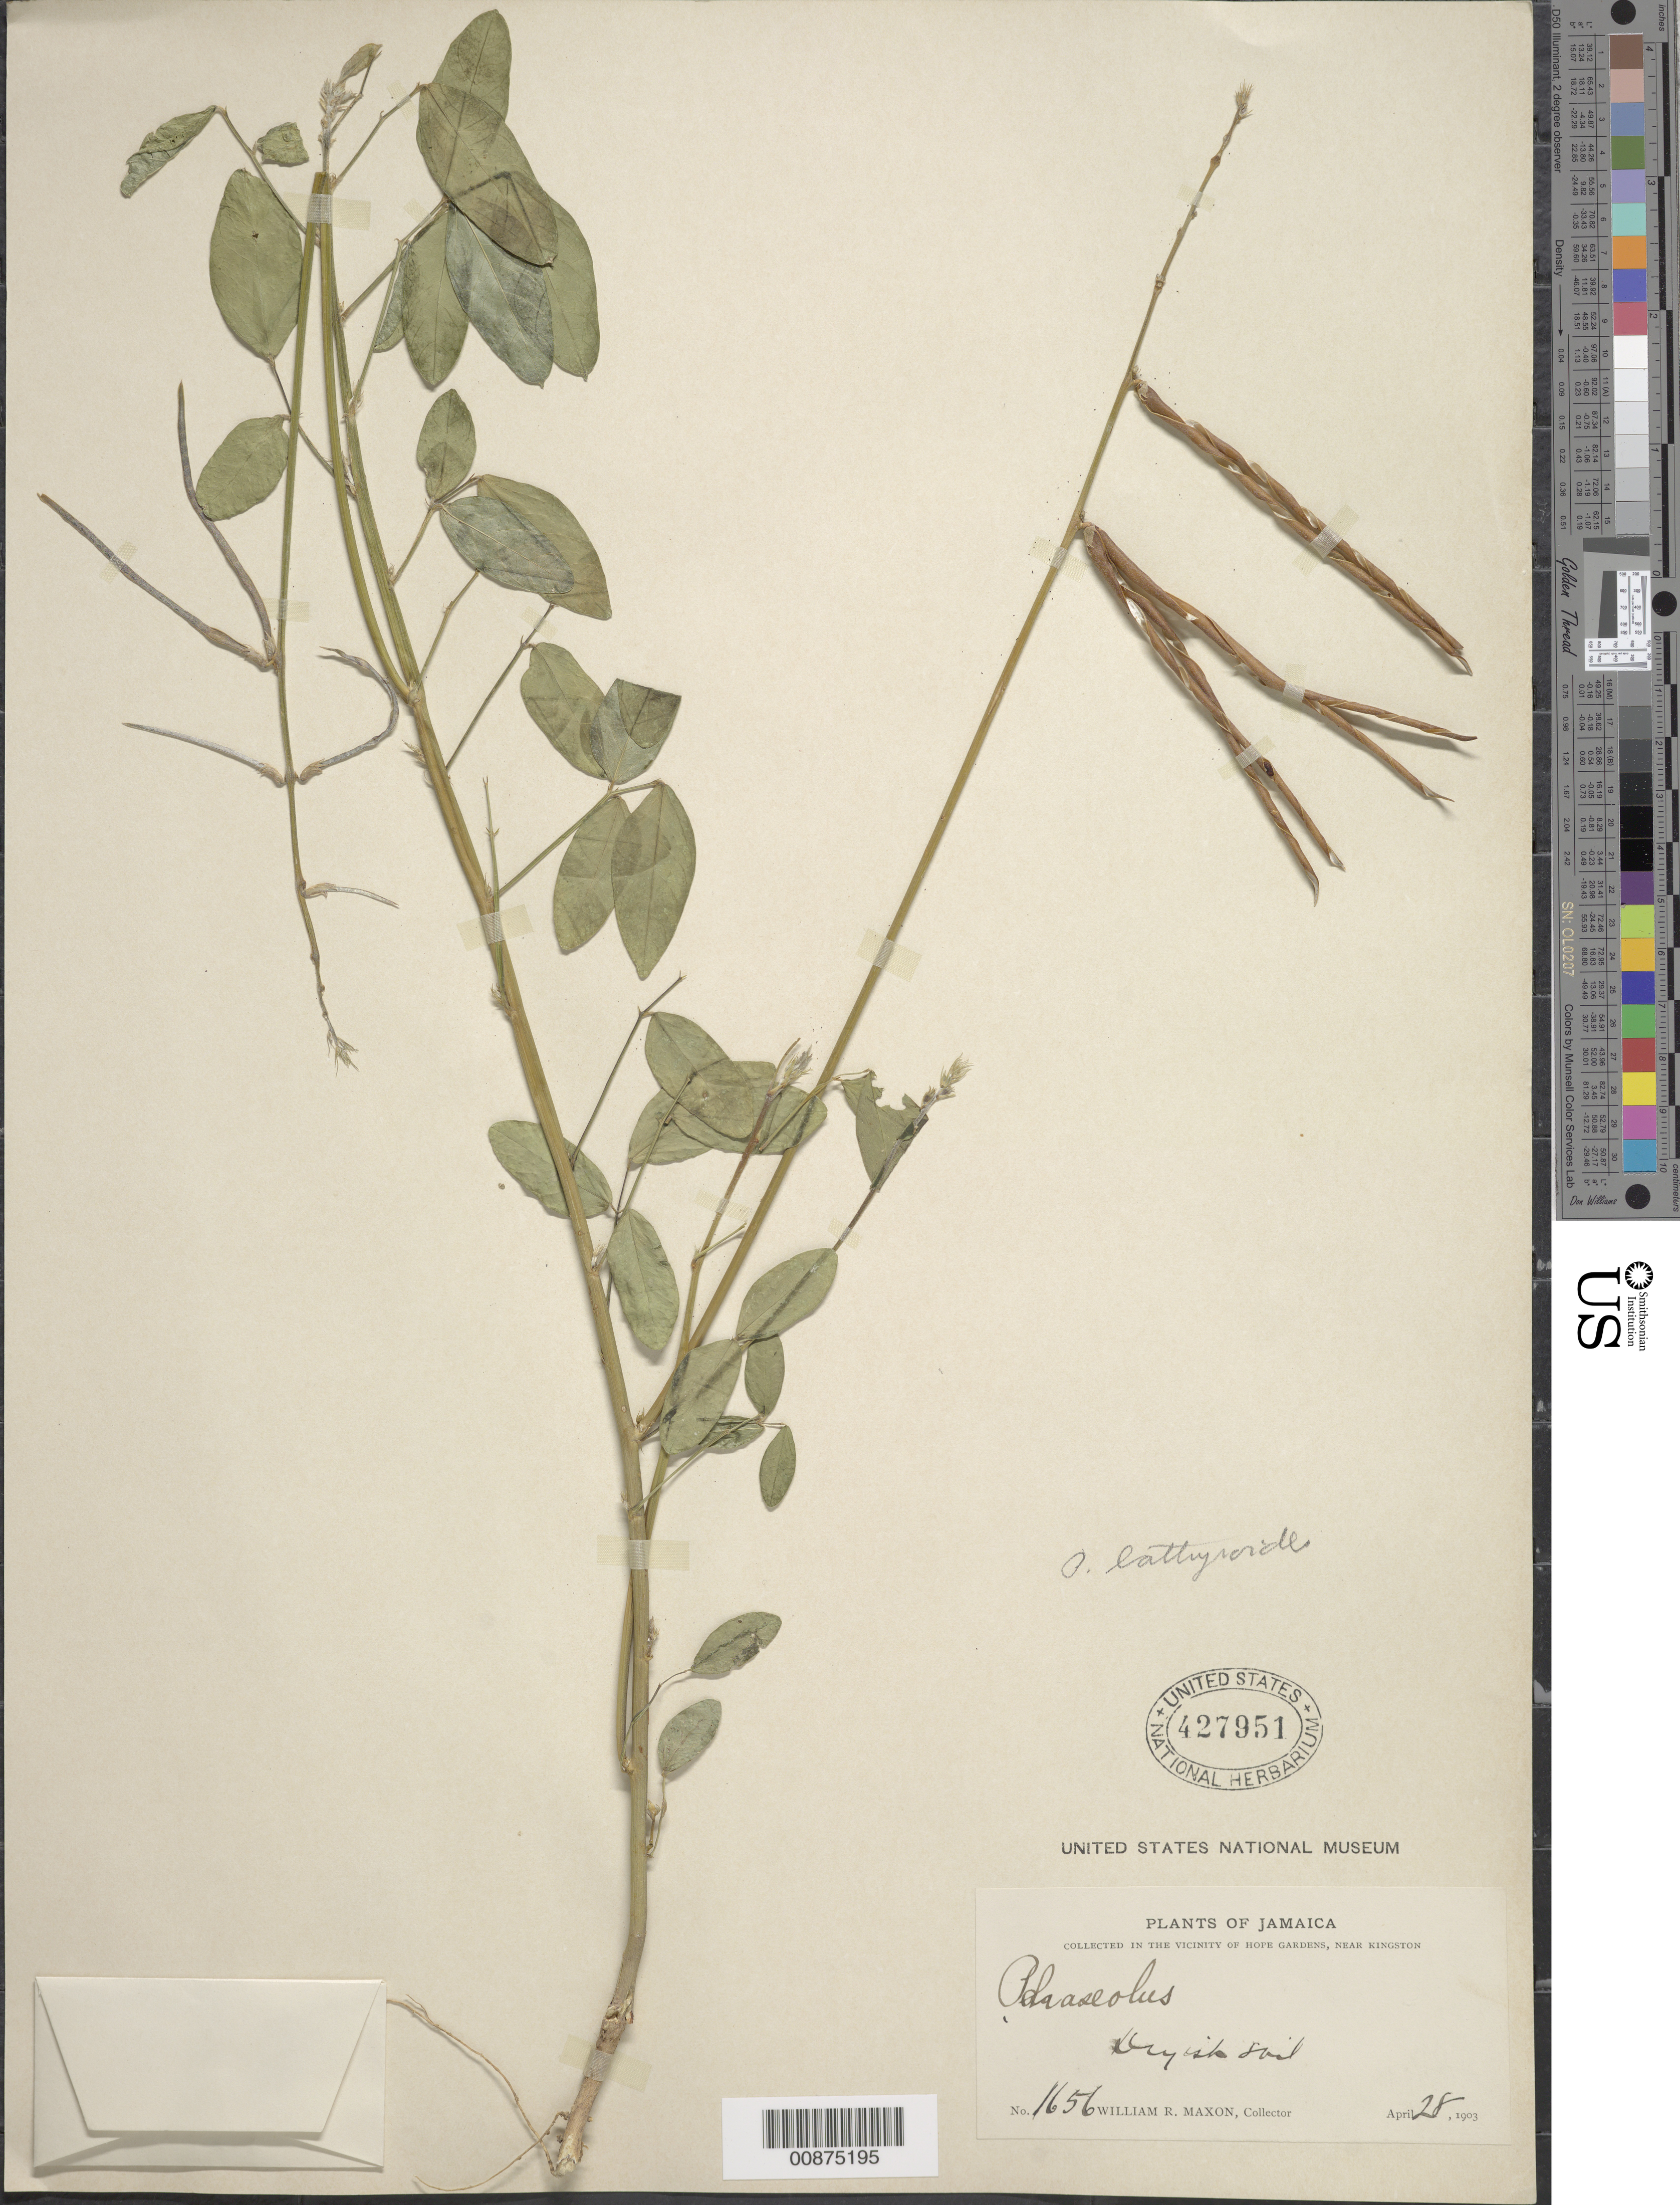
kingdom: Plantae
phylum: Tracheophyta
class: Magnoliopsida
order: Fabales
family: Fabaceae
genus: Macroptilium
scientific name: Macroptilium lathyroides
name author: (L.) Urb.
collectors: W. R. Maxon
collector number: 1656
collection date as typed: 28 Apr 1903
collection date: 1903-04-28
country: Jamaica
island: Jamaica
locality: In the vicinity of Hope Gardens, near Kingston.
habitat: Dryish soil.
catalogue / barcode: US 427951